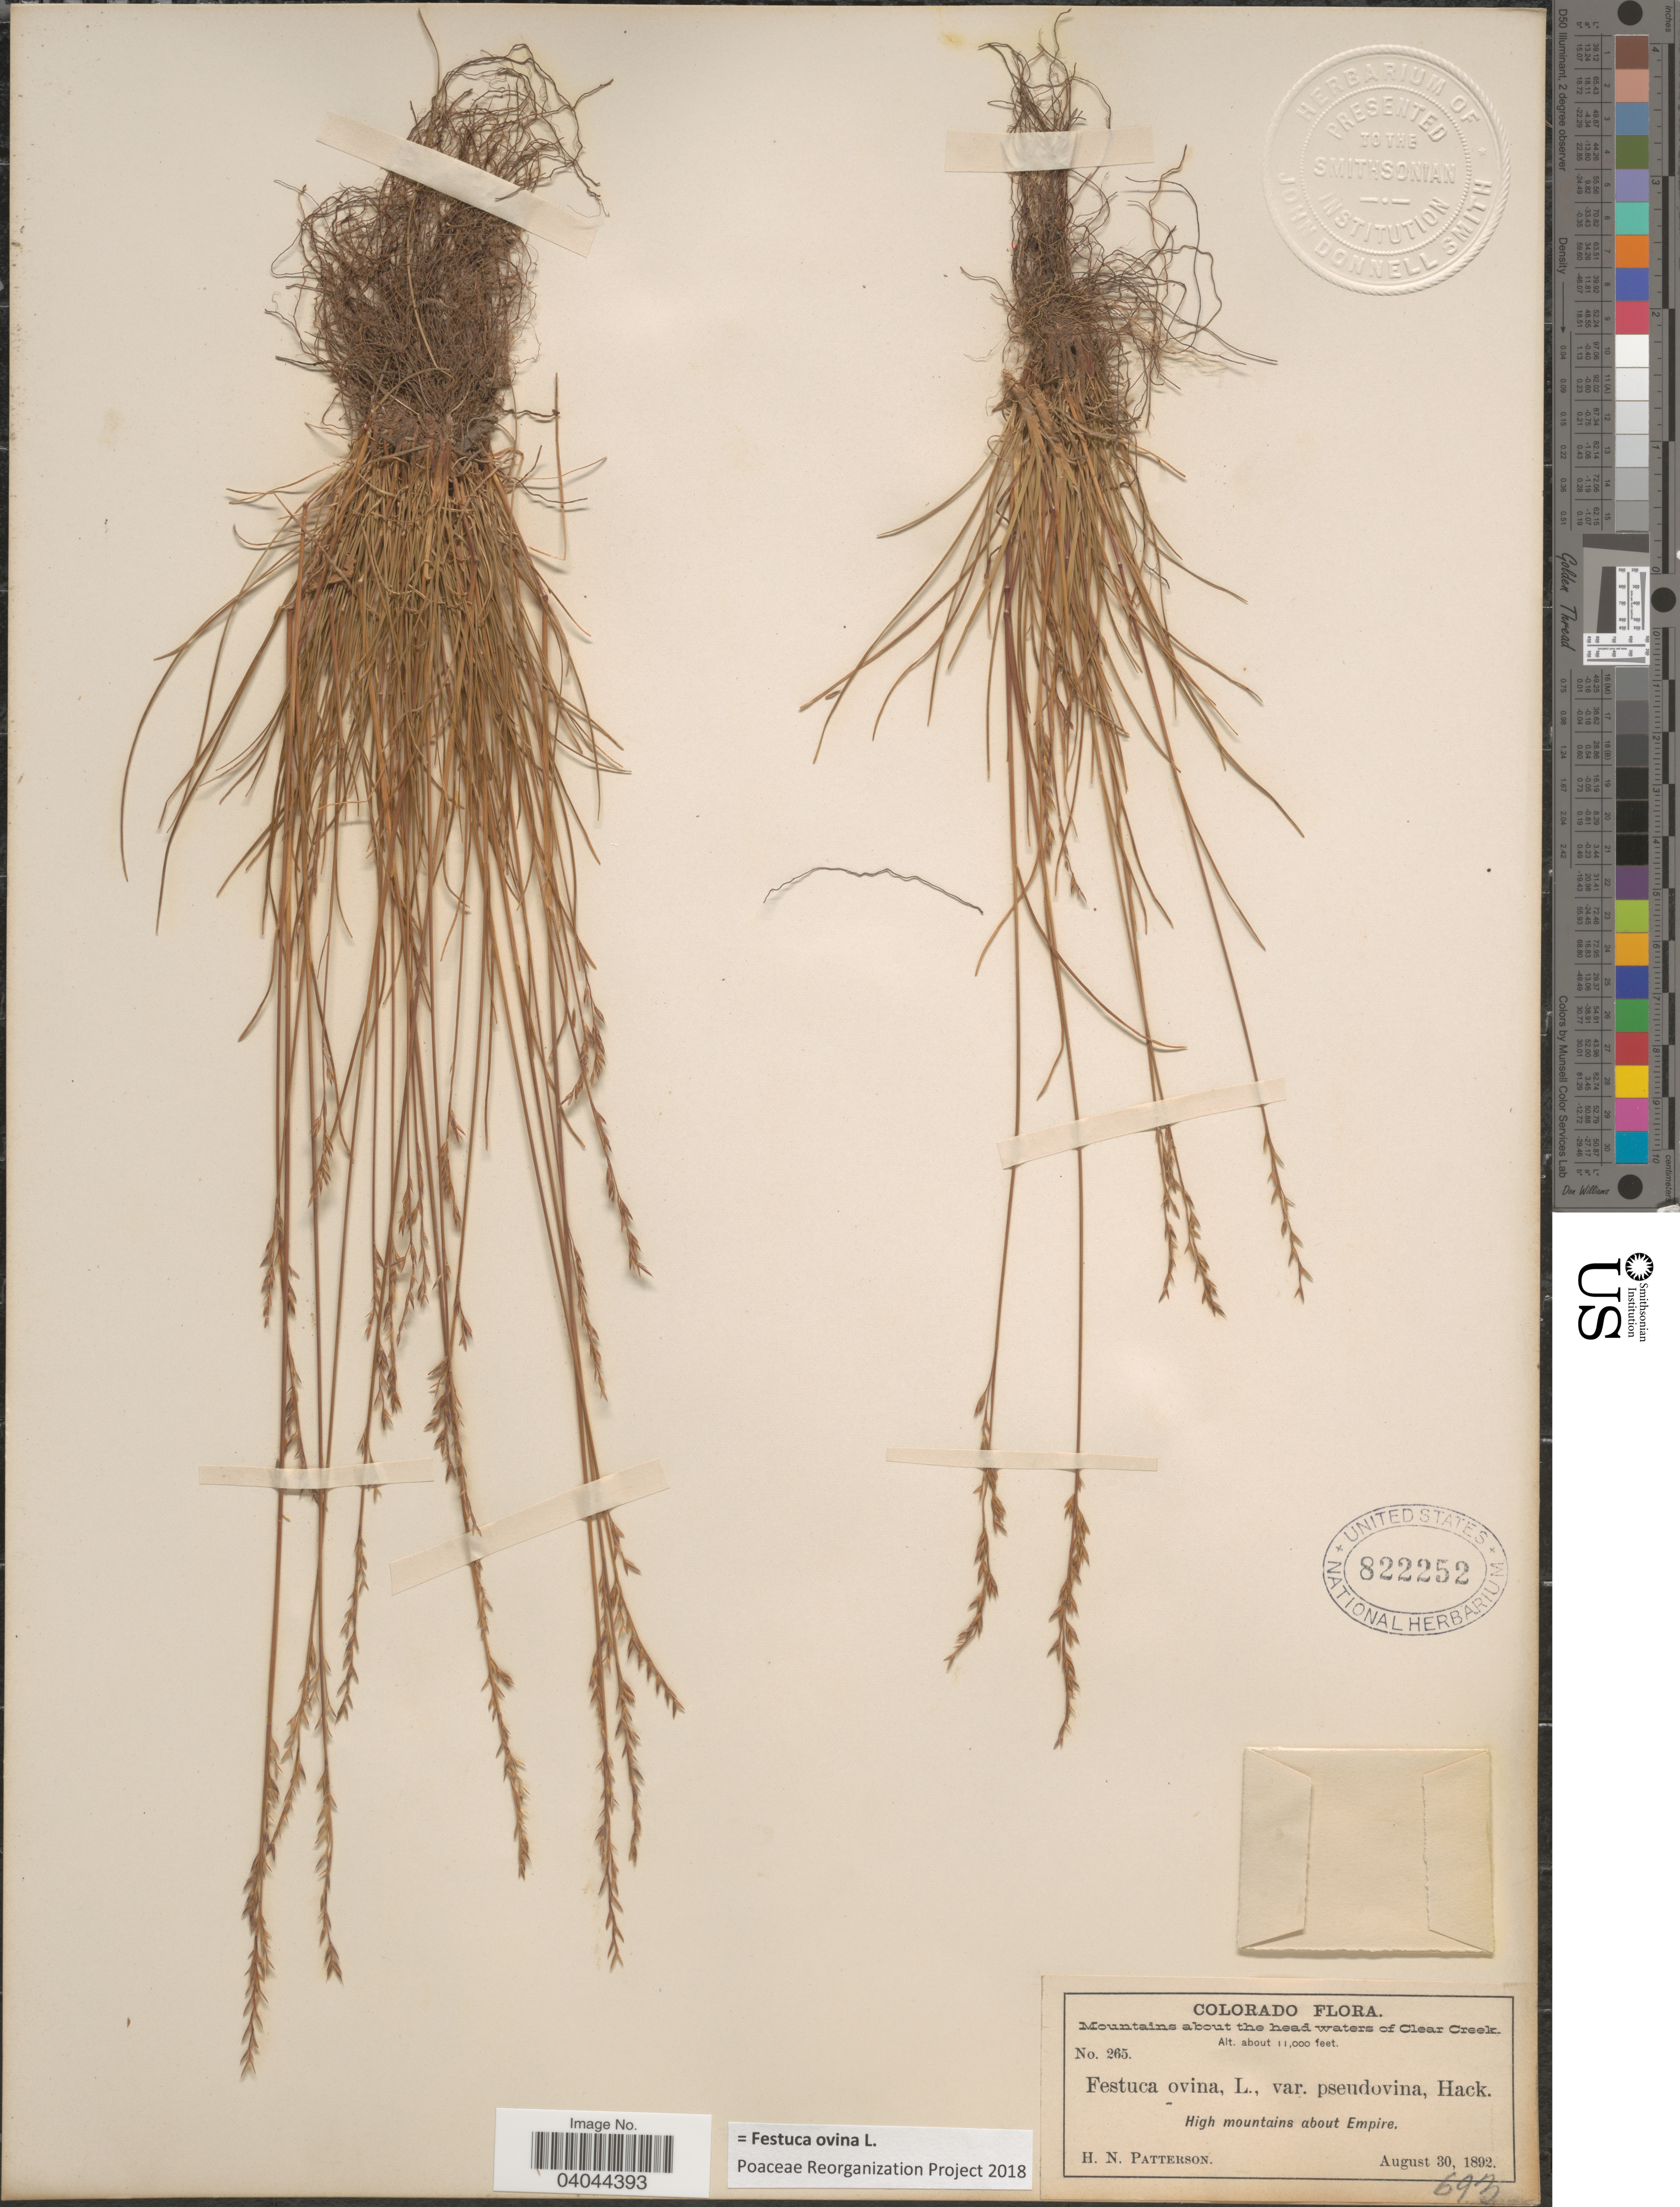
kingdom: Plantae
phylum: Tracheophyta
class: Liliopsida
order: Poales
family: Poaceae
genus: Festuca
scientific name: Festuca ovina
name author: L.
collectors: H. N. Patterson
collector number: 265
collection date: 1892-08-30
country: United States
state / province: Colorado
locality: Mountains about the head waters of Clear Creek. High mountains about Empire.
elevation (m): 3353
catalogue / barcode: US 822252